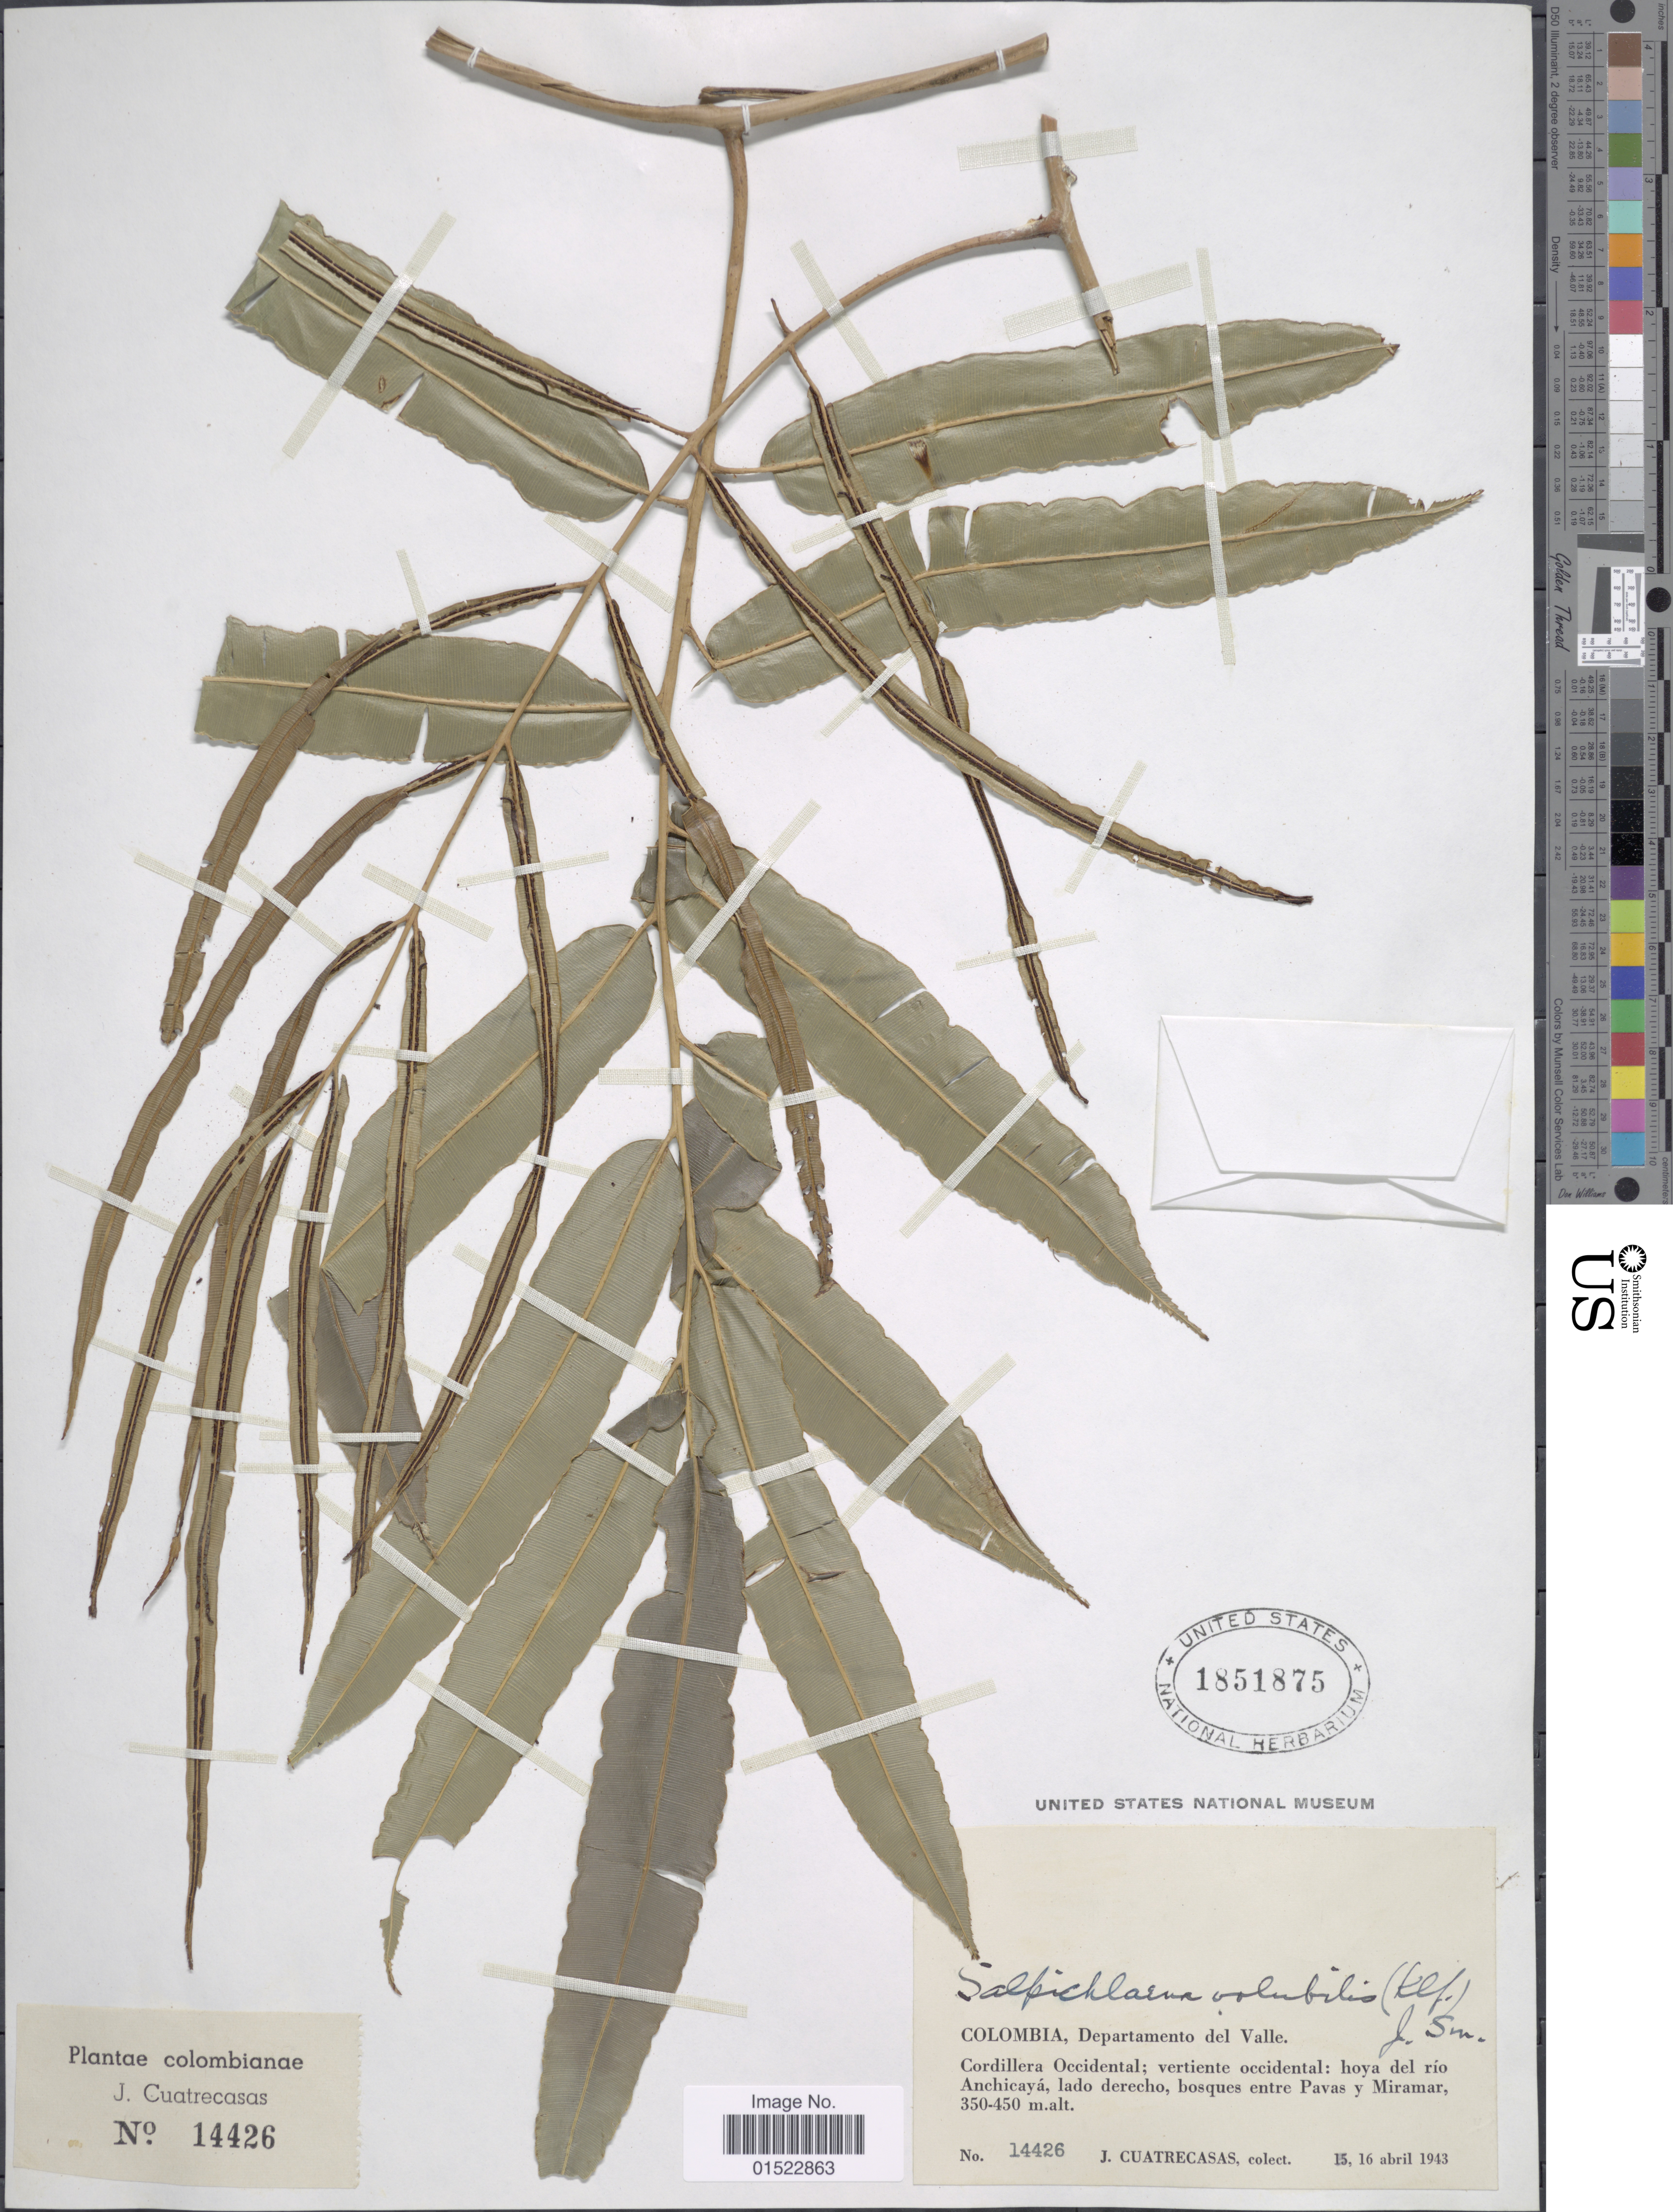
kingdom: Plantae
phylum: Tracheophyta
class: Polypodiopsida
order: Polypodiales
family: Blechnaceae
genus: Salpichlaena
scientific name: Salpichlaena volubilis subsp. volubilis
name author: (Kaulf.) J. Sm.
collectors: J. Cuatrecasas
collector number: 14426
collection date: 1943-04-15/1943-04-16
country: Colombia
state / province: Valle del Cauca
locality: Departamento del Valle, Cordillera Occidental: vertiene occidental; hoya del rio Anchicaya, lado derecho, bosques entre Pavas y Miramar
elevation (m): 350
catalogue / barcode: US 1851875